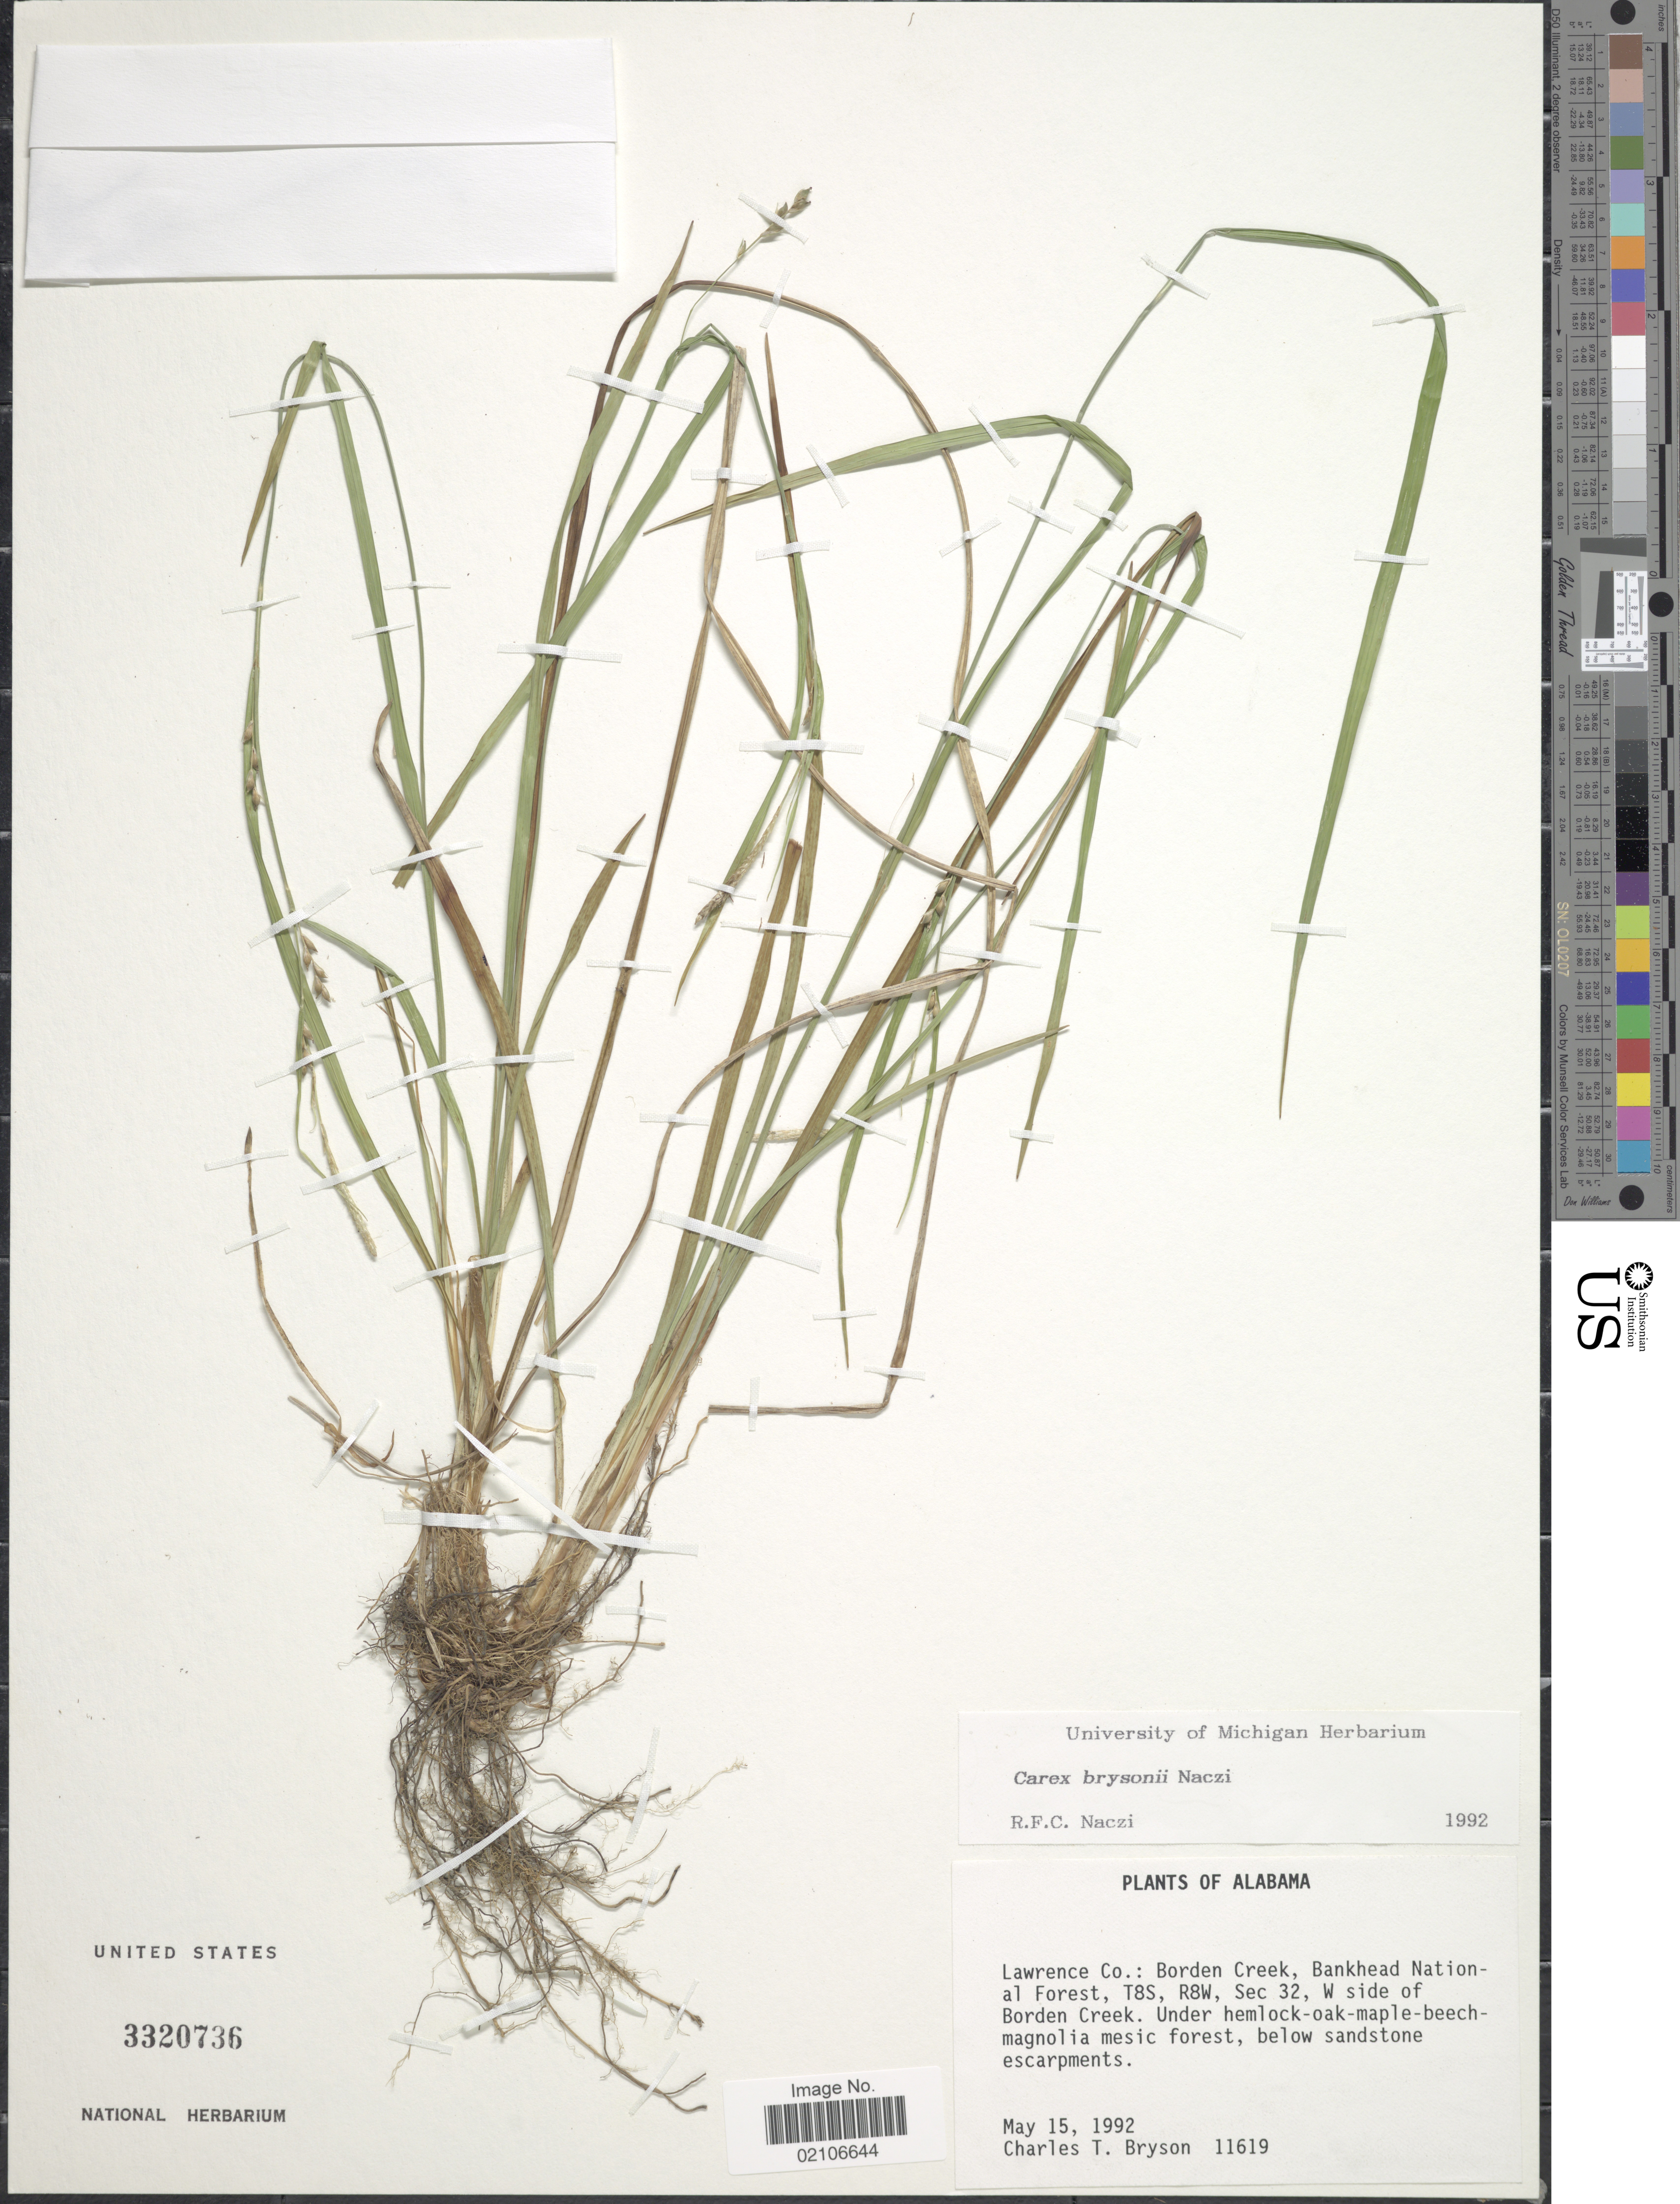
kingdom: Plantae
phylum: Tracheophyta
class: Liliopsida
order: Poales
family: Cyperaceae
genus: Carex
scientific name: Carex brysonii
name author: Naczi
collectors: C. Bryson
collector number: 11619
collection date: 1992-05-15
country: United States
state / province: Alabama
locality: Lawrence Co: Borden Creek, Bankhead National Forest, T8S, Sec. 32, W side of Borden Creek. Under hemlock-oak-maple-beach-magnolia mesic forest, below sandstone escarpments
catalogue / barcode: US 3320736